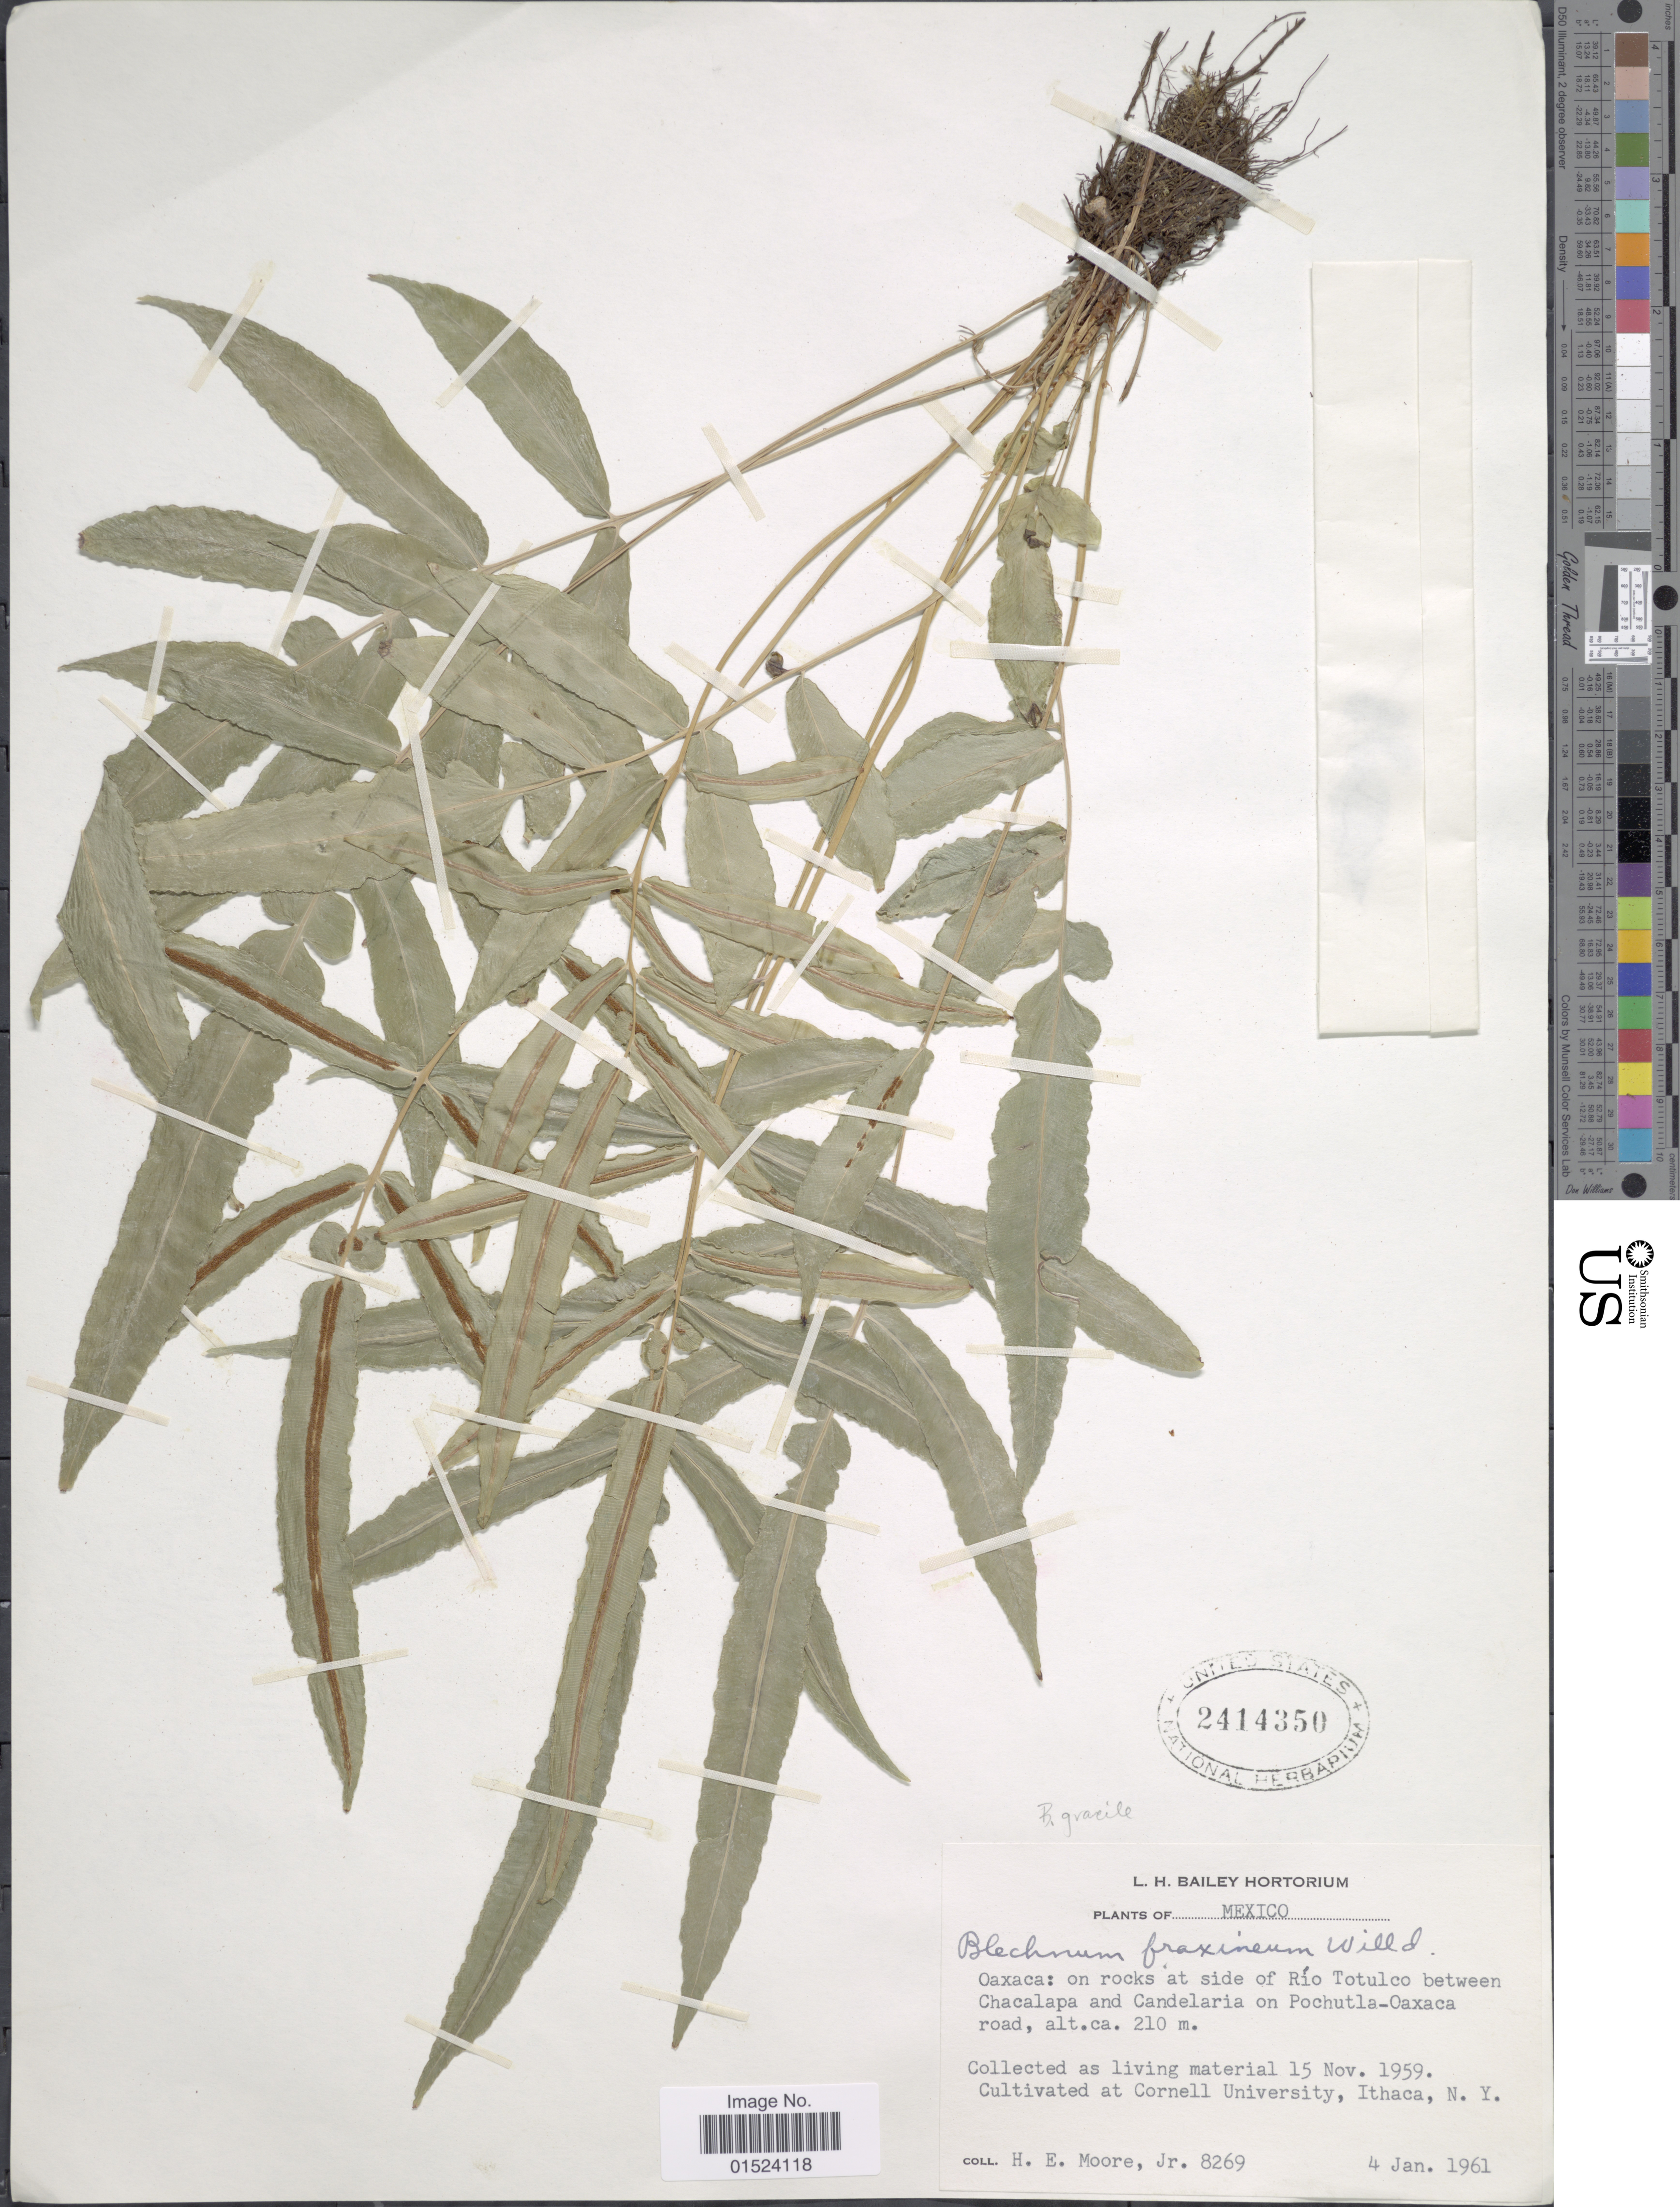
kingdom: Plantae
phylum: Tracheophyta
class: Polypodiopsida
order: Polypodiales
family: Blechnaceae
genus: Blechnum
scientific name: Blechnum gracile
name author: Kaulf.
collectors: H. E. Moore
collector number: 8269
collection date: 1961-01-04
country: Mexico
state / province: Oaxaca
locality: On rocks at side of Río Totulco between Chacalapa and Candelaria on Pochutla-Oaxaca road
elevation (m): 210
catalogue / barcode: US 2414350